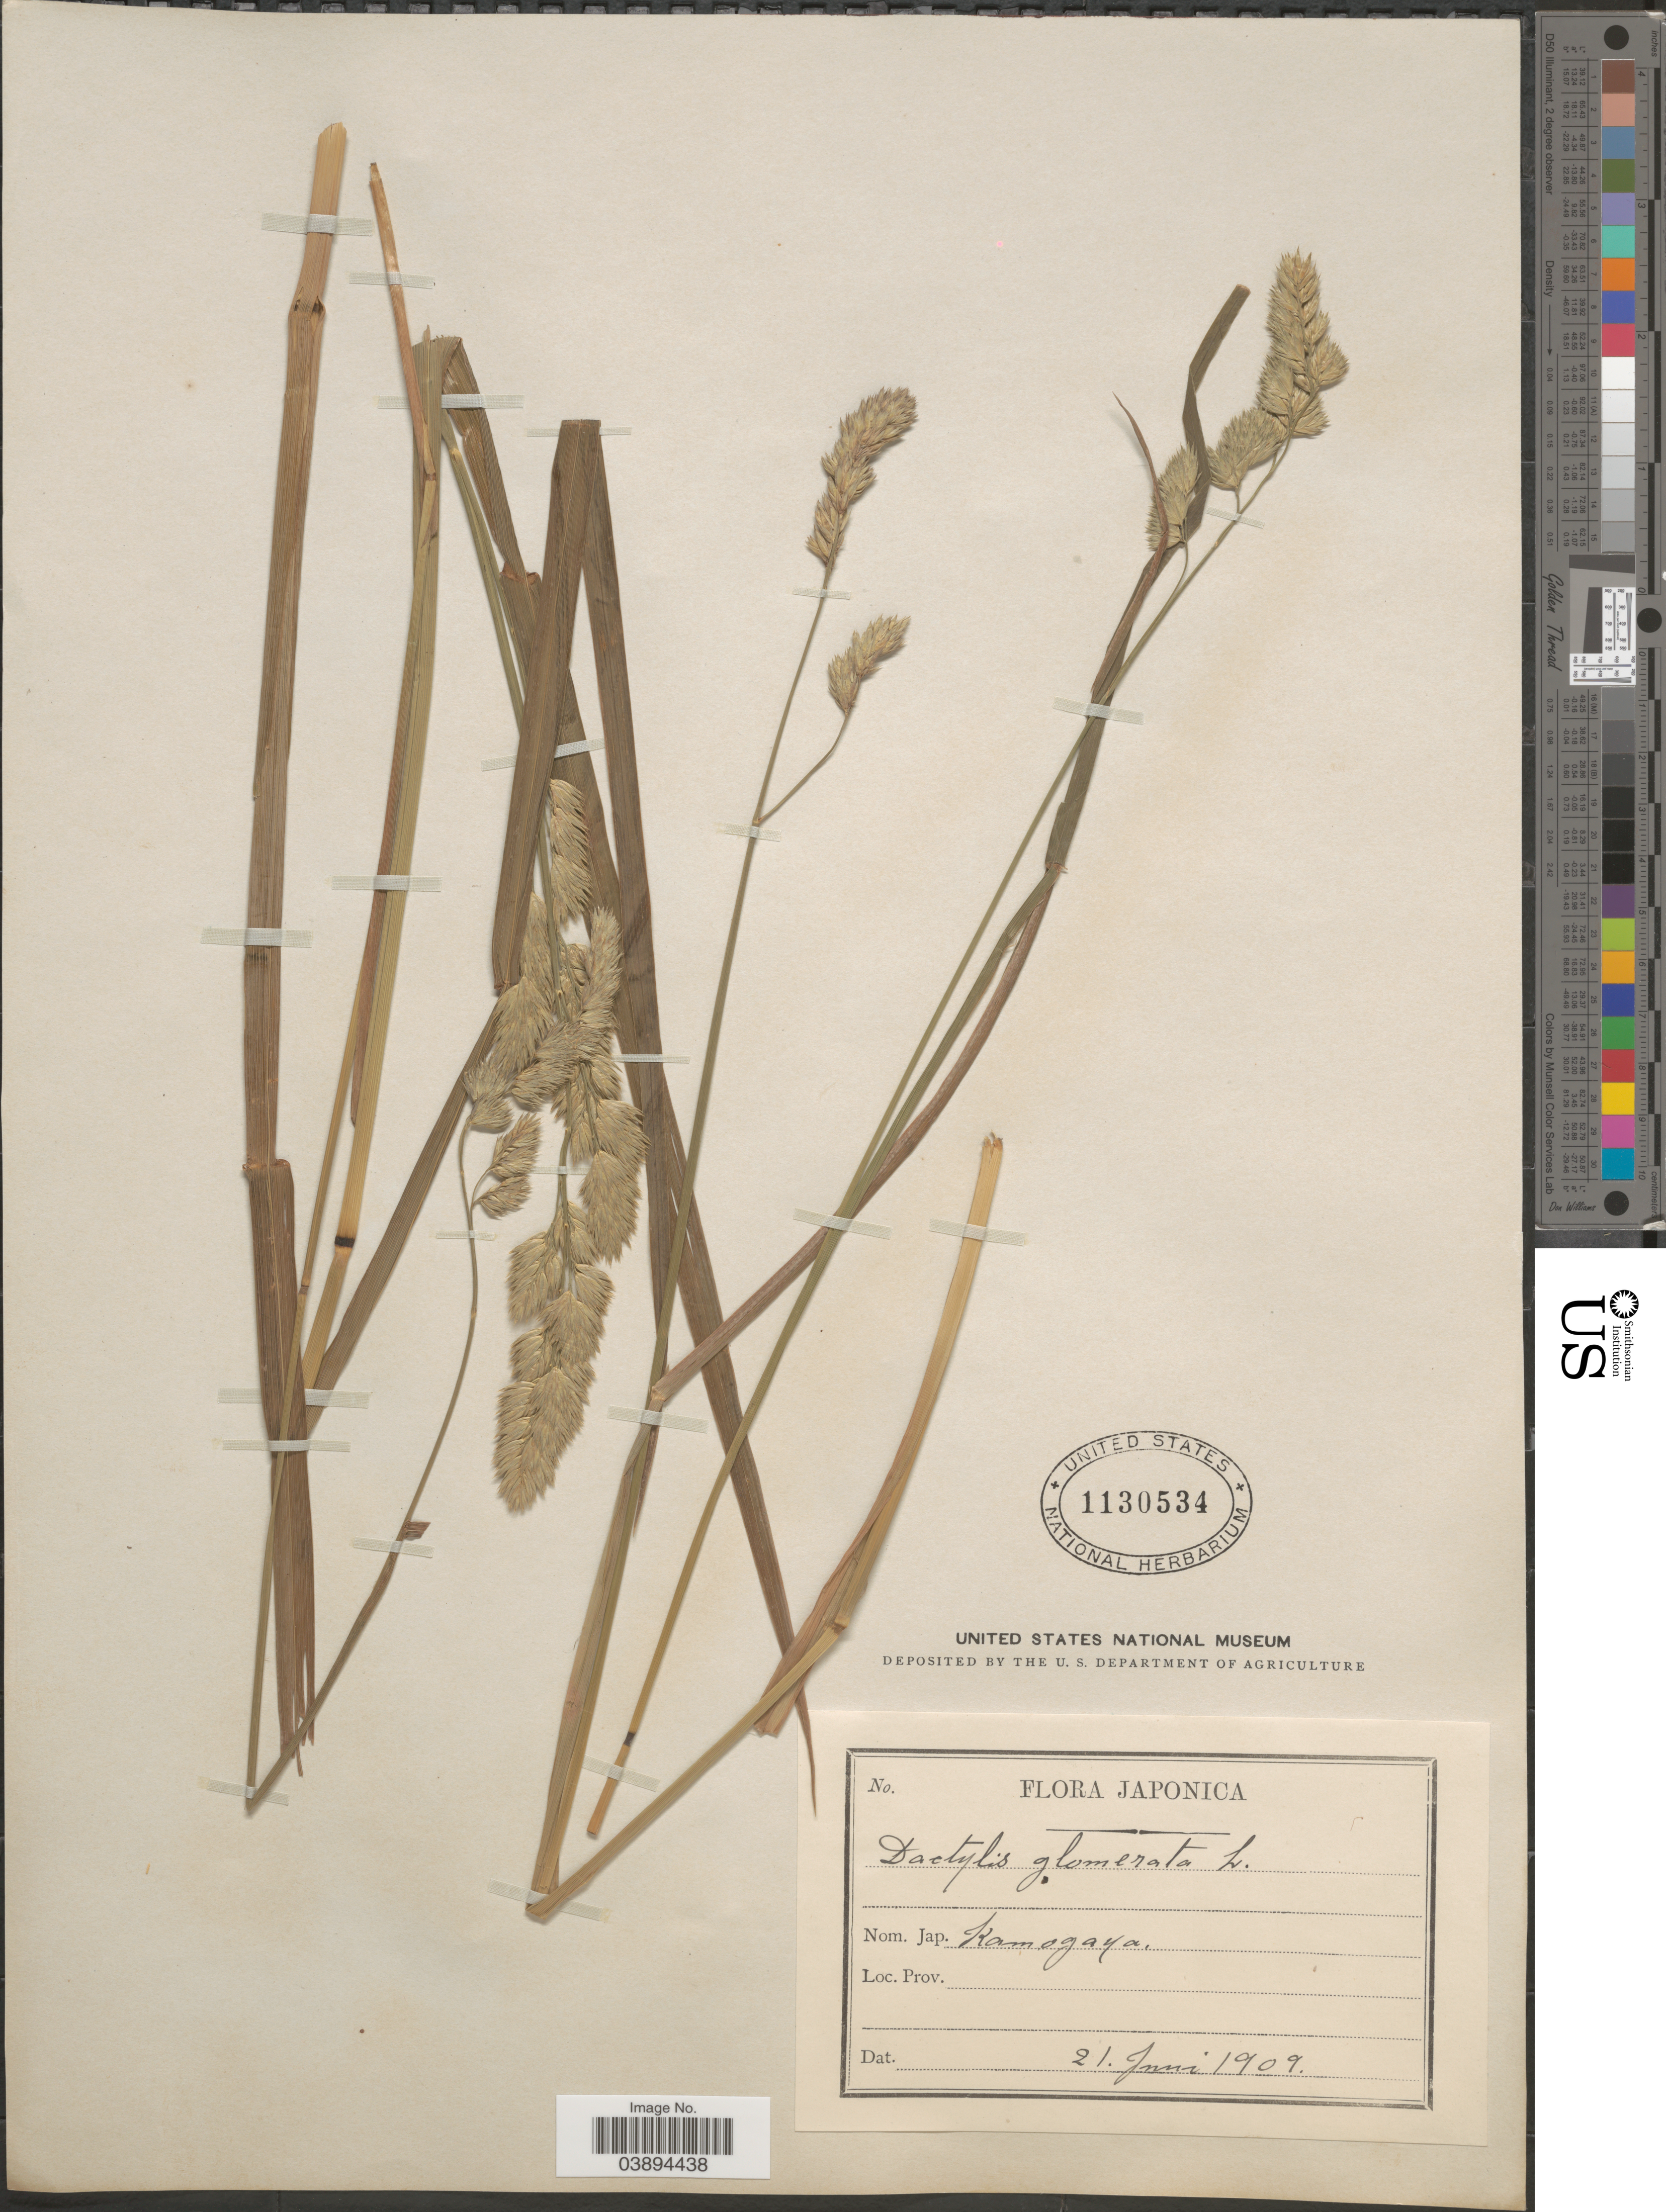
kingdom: Plantae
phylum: Tracheophyta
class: Liliopsida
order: Poales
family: Poaceae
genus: Dactylis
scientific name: Dactylis glomerata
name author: L.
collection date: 1909-06-21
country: Japan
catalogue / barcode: US 1130534